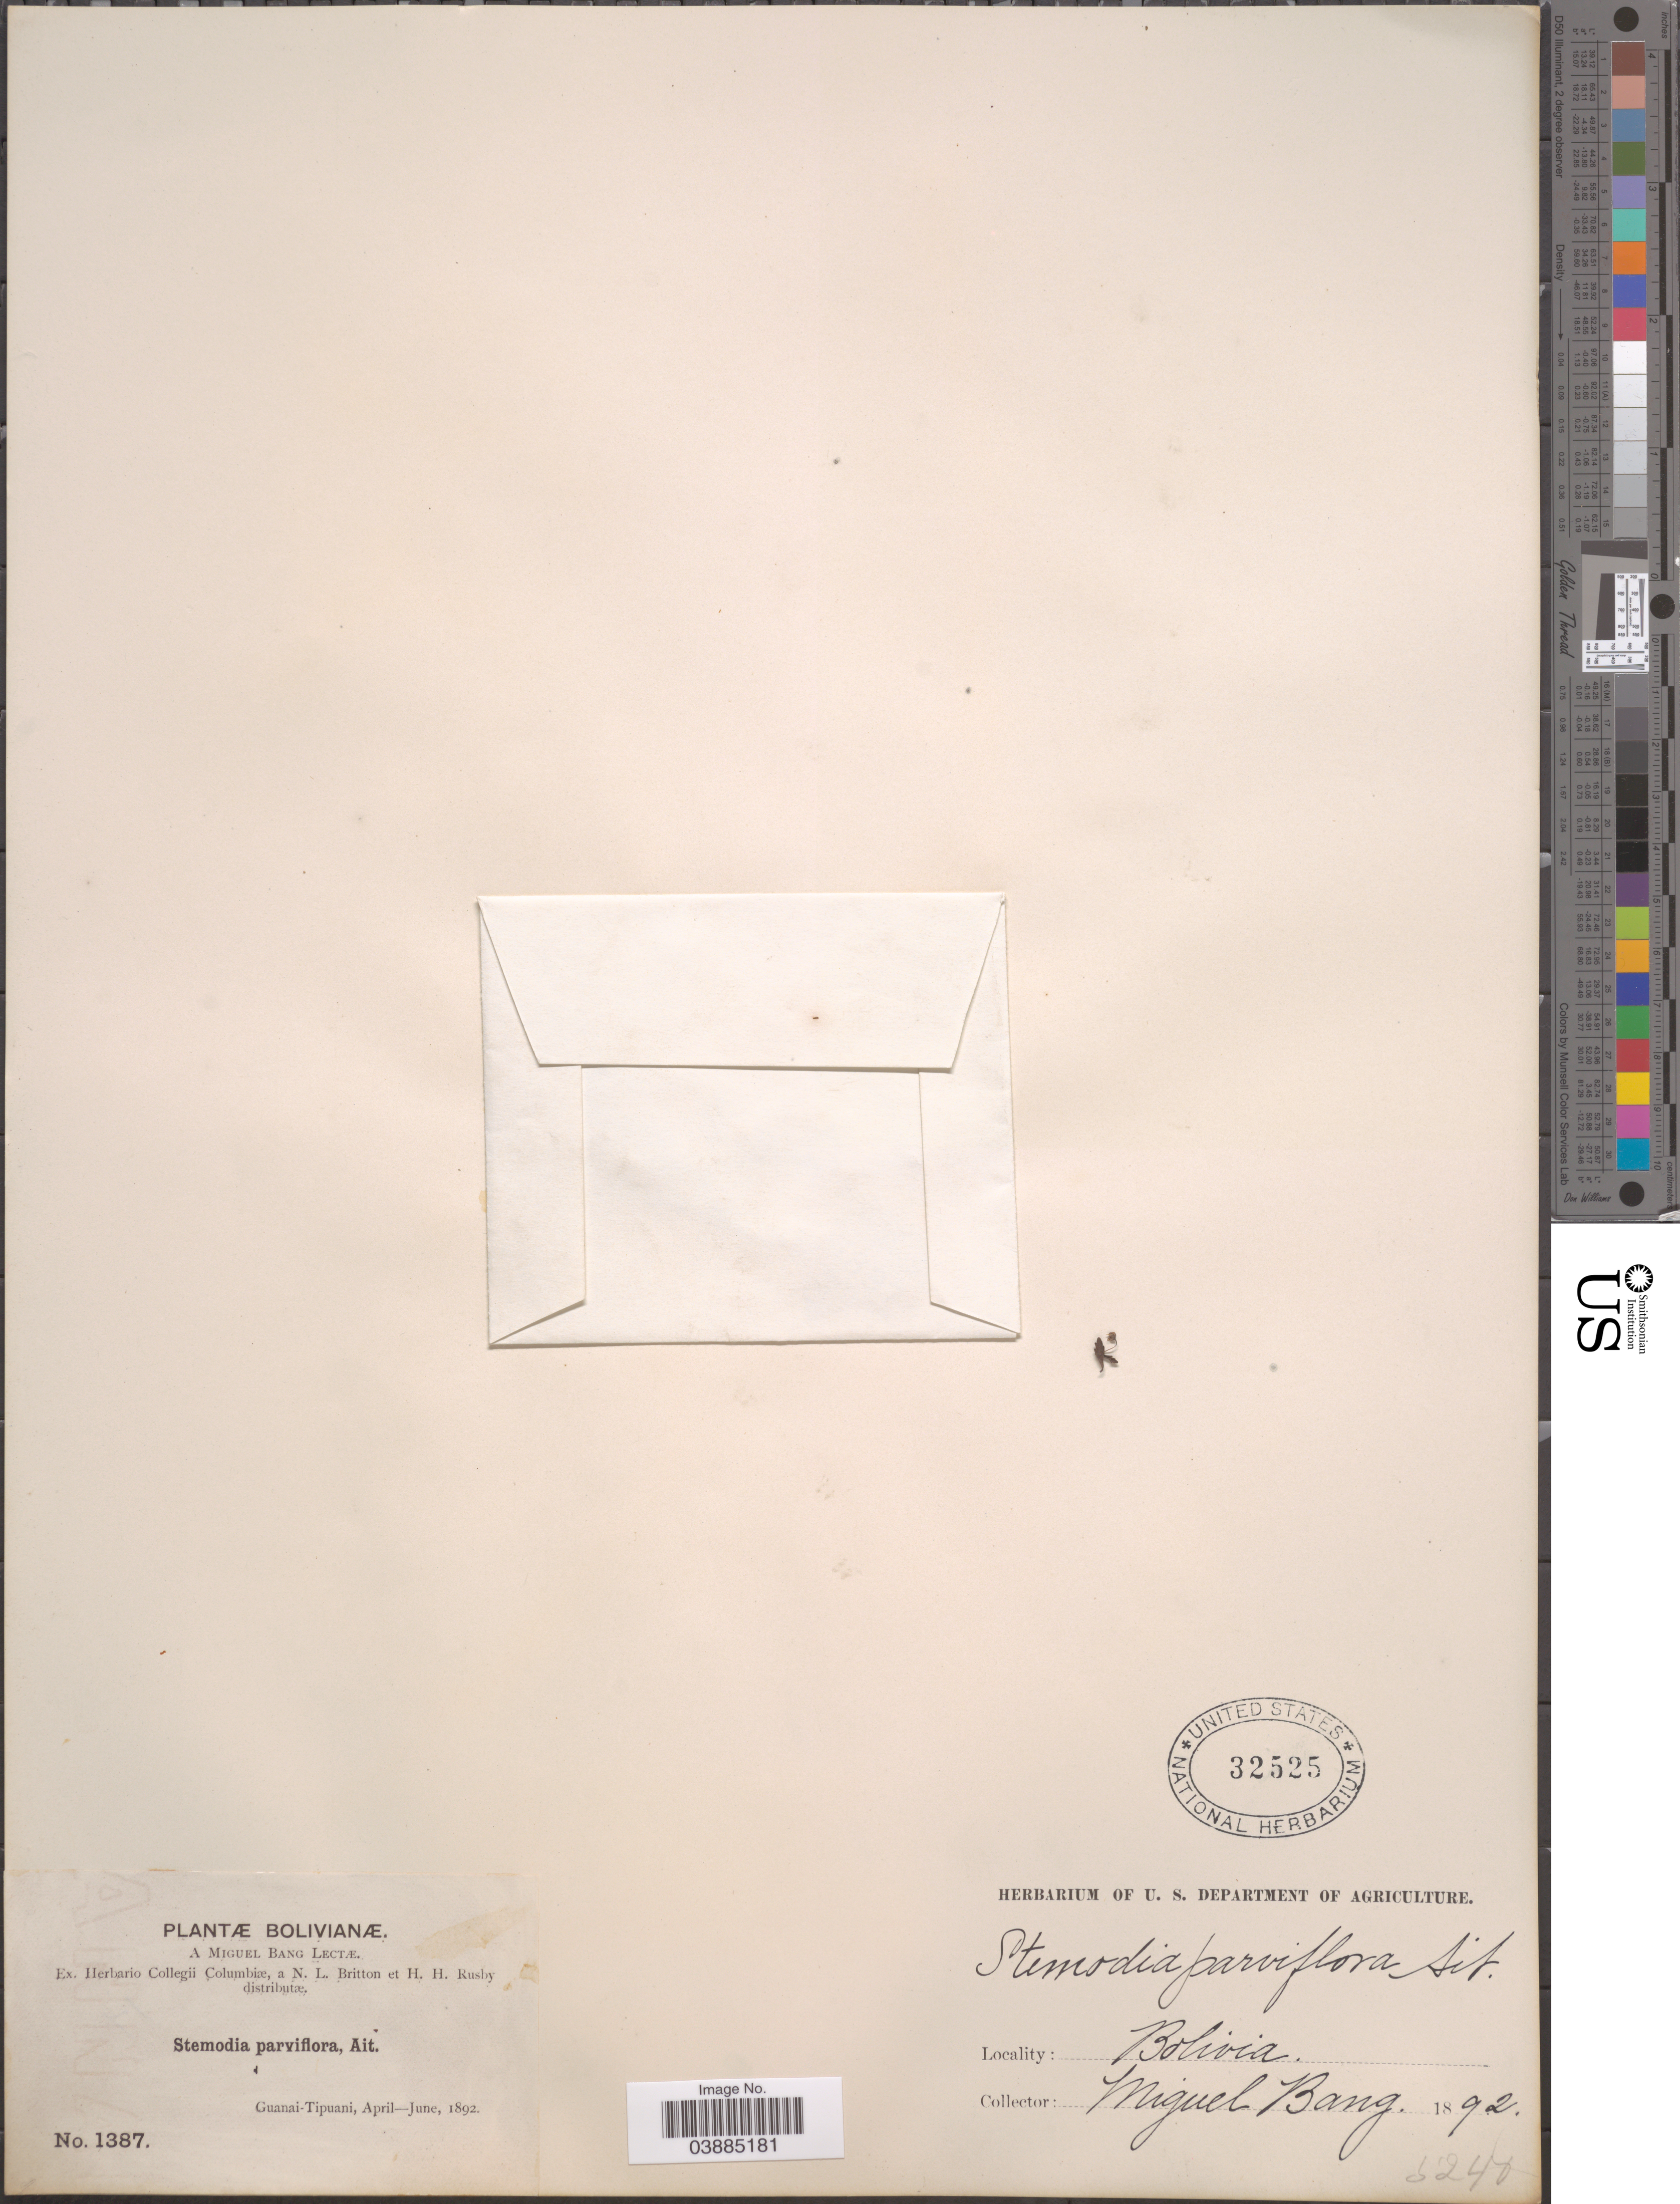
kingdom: Plantae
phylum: Tracheophyta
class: Magnoliopsida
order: Lamiales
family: Plantaginaceae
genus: Stemodia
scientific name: Stemodia verticillata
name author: (Mill.) Hassl.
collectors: M. Bang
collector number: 1387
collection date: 1892-04/1892-06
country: Bolivia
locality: Guanai-Tipuani.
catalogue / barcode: US 32525